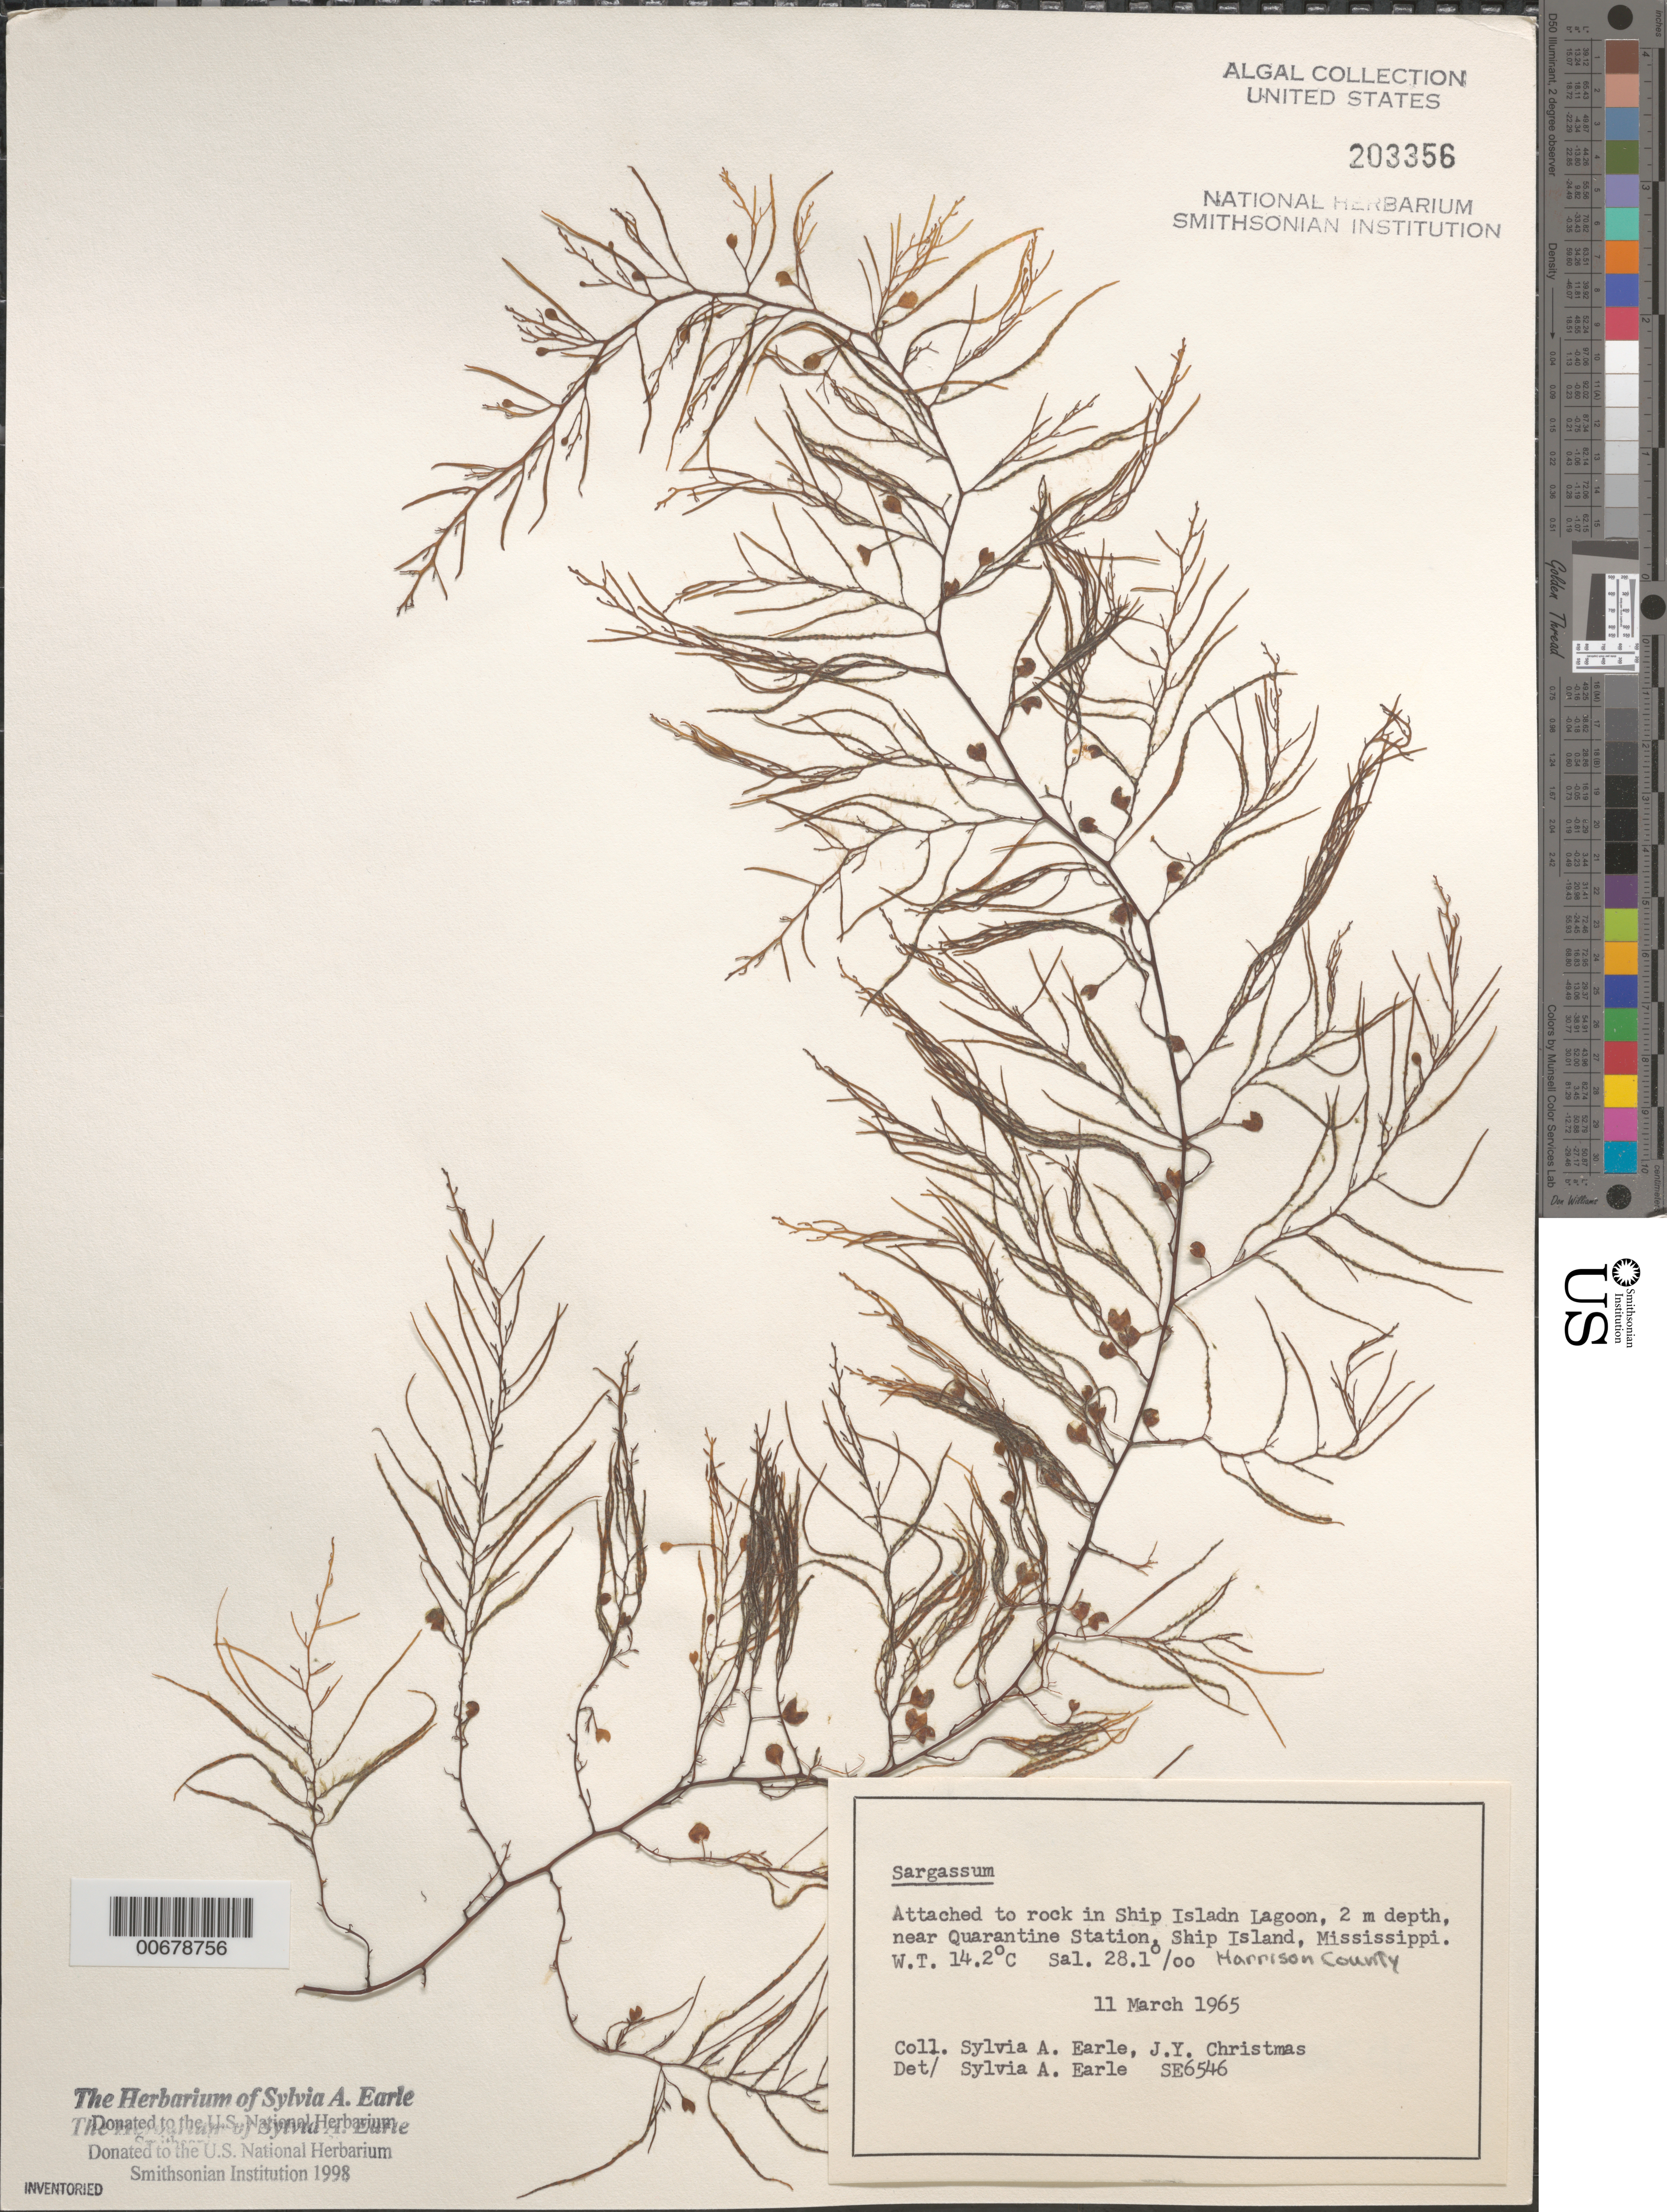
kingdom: Chromista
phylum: Ochrophyta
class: Phaeophyceae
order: Fucales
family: Sargassaceae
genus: Sargassum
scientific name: Sargassum sp.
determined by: Earle, S. A.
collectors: S. A. Earle & J. Christmas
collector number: SE 6546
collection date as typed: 11 Mar 1965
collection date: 1965-03-11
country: United States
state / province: Mississippi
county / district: Harrison County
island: Ship Island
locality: Ship Island Lagoon, off Ocean Springs, near Quarantine Station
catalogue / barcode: US 203356